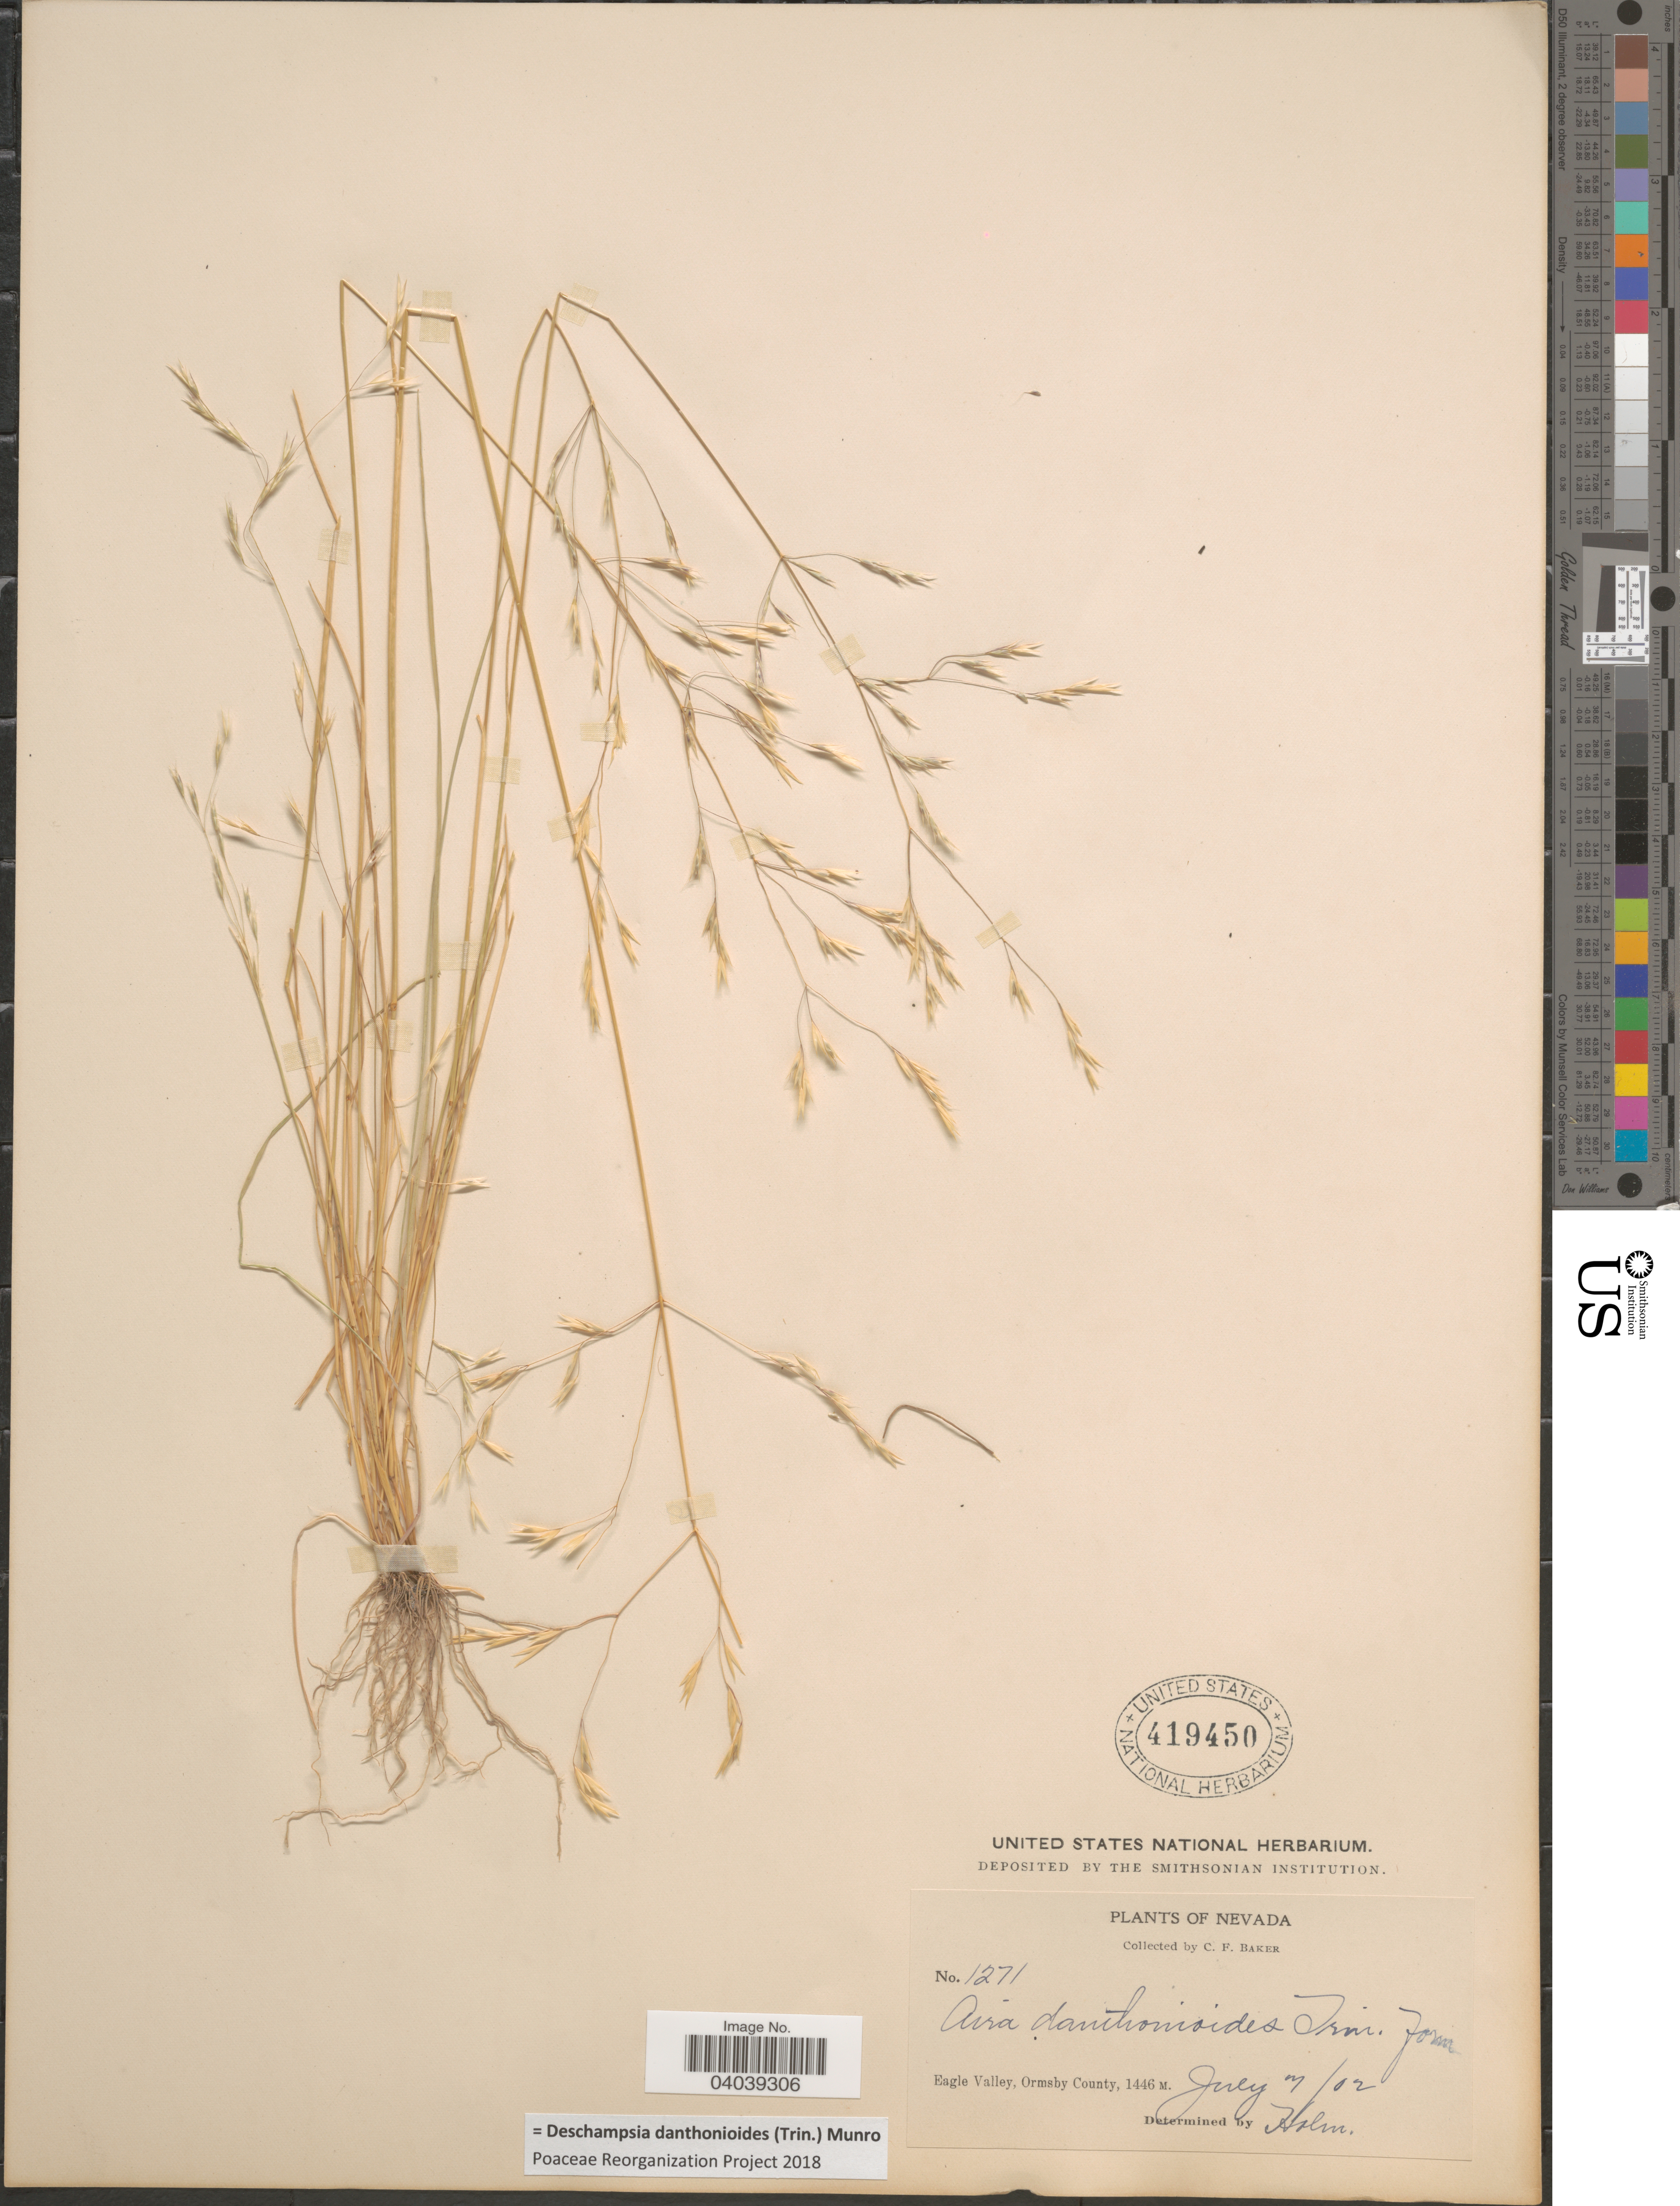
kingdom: Plantae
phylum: Tracheophyta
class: Liliopsida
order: Poales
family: Poaceae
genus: Deschampsia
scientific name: Deschampsia danthonioides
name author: (Trin.) Munro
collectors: C. F. Baker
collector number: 1271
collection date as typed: Transcribed d/m/y: 7/7/2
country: United States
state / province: Nevada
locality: Eagle Valley, Ormsby County.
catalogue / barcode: US 419450